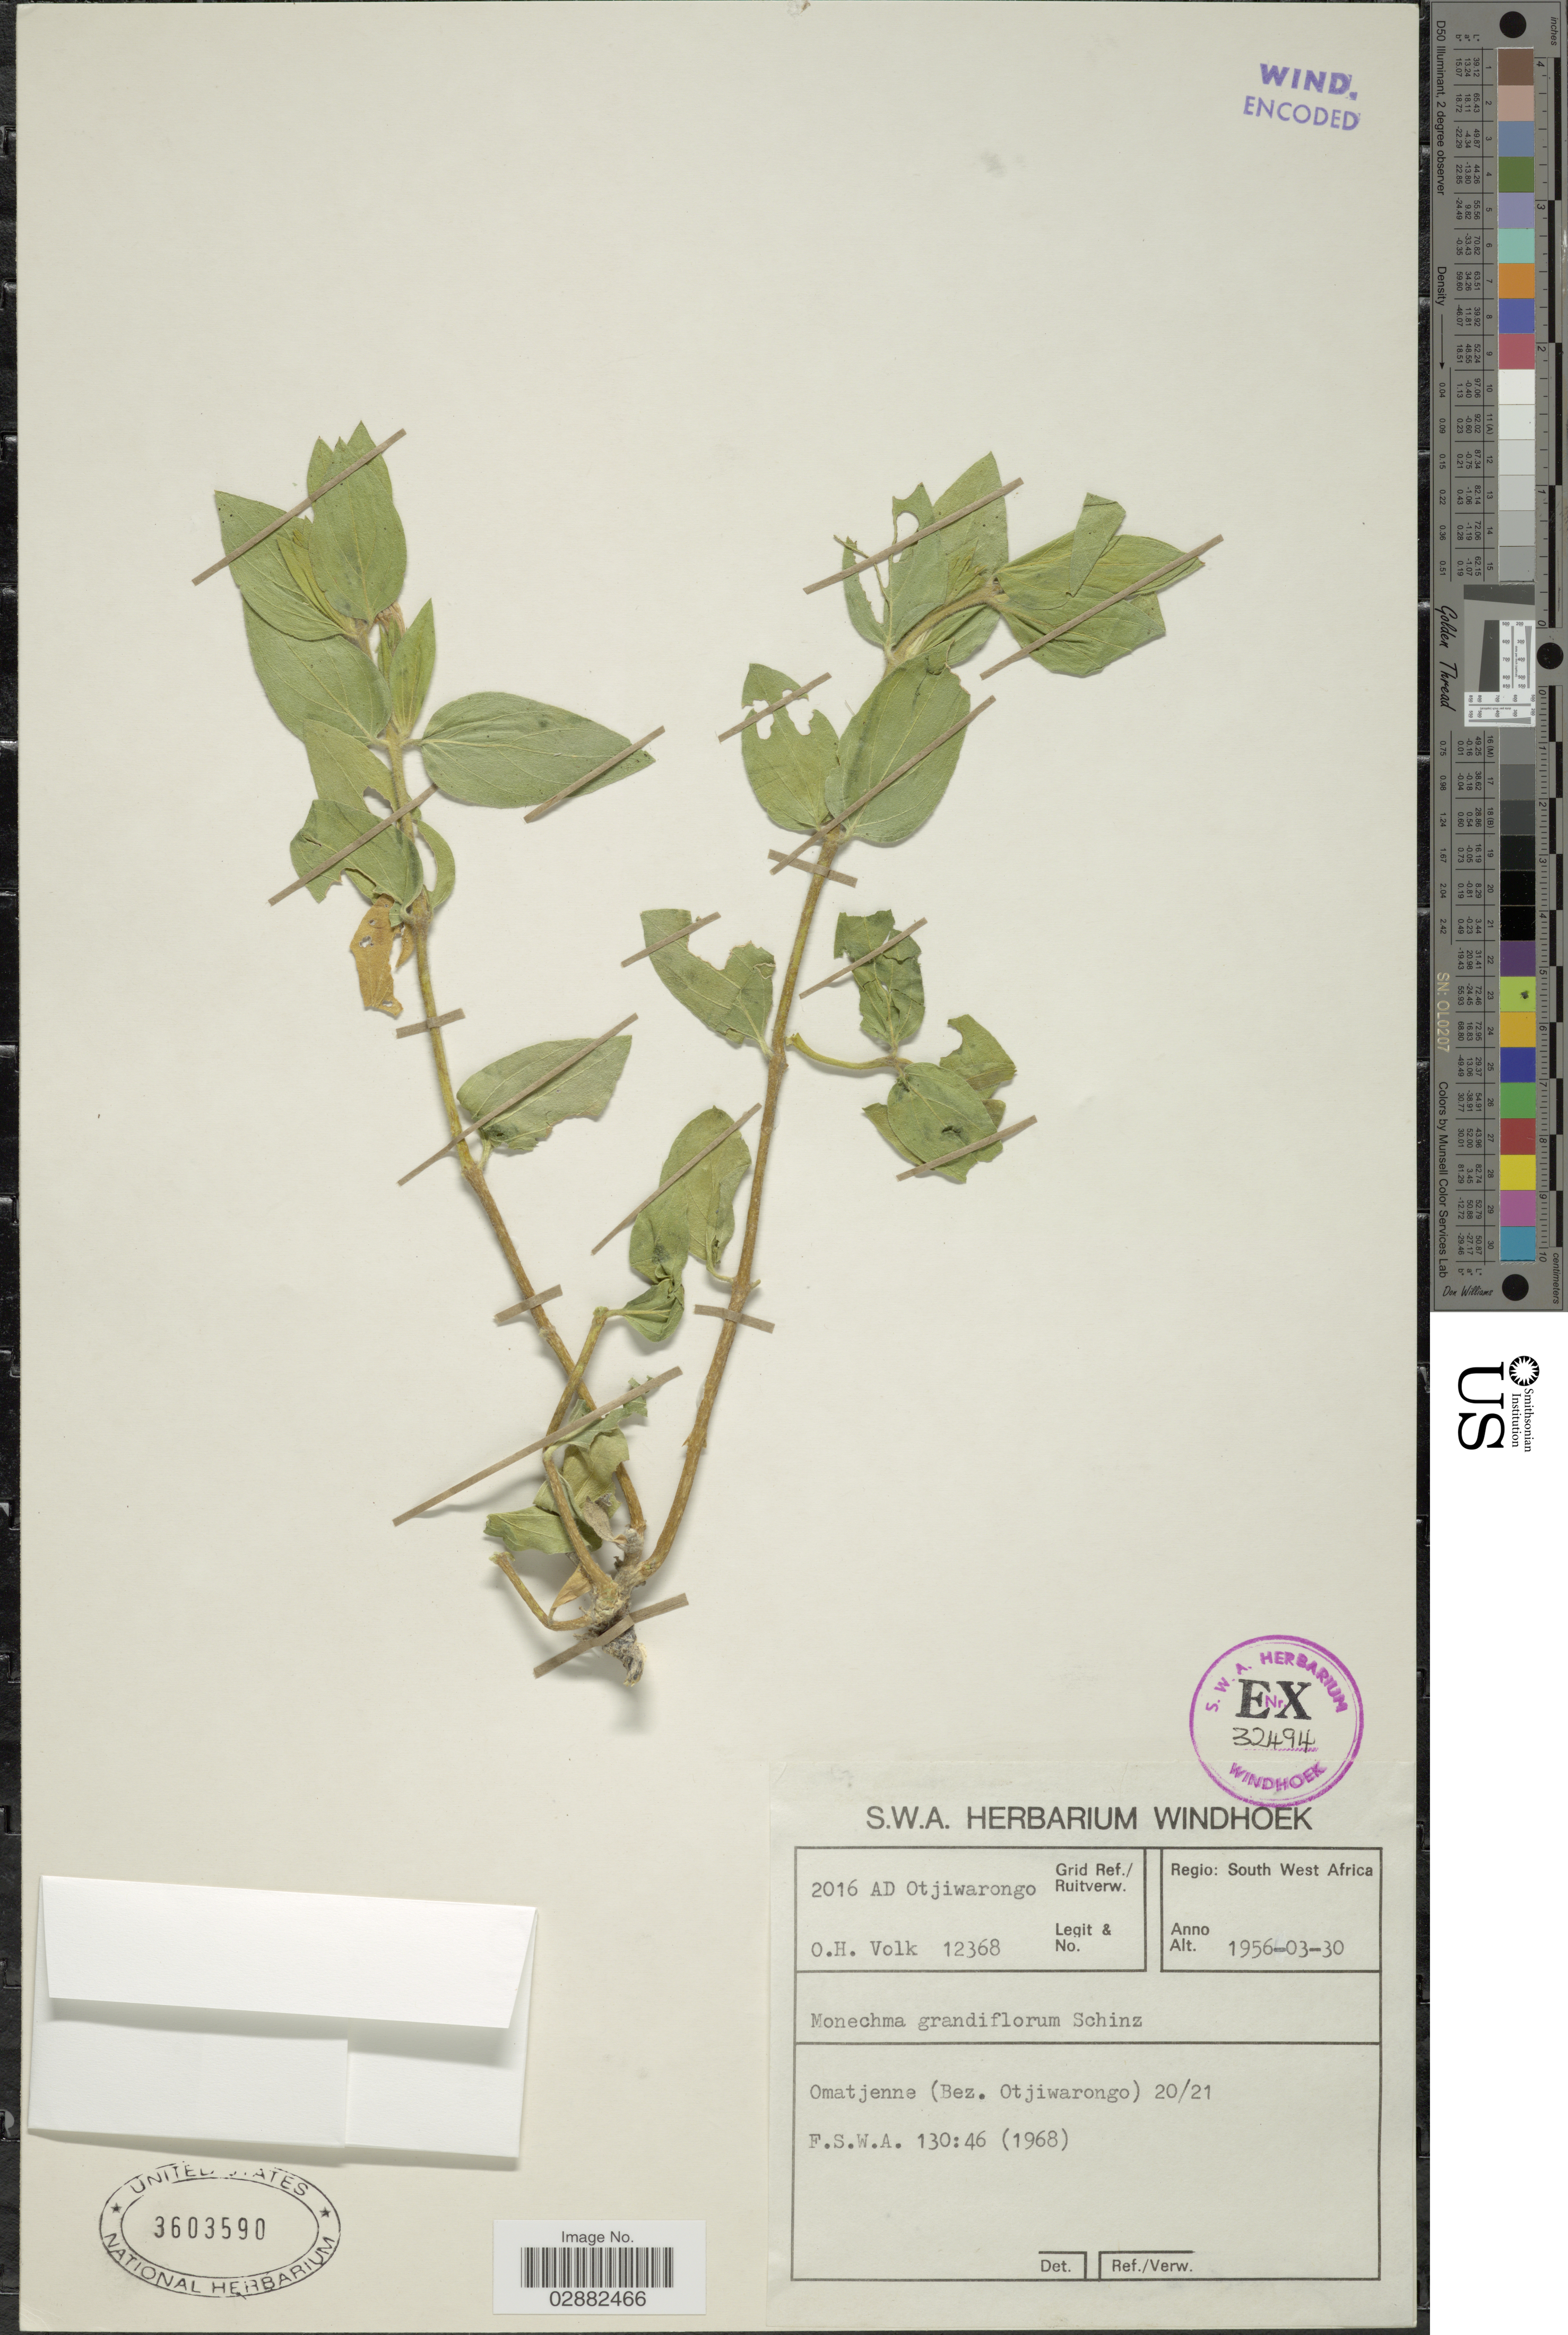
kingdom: Plantae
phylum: Tracheophyta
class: Magnoliopsida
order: Lamiales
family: Acanthaceae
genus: Justicia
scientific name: Justicia grandiflora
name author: Dum. Cours.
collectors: O. Volk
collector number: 12368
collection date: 1965-03-30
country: Namibia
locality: Grid Ref./Ruitverw. 2016 AD Otjiwarongo, Regio: South West Africa, Omatjenne (Bez. Otjiwarongo) 20/21.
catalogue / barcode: US 3603590